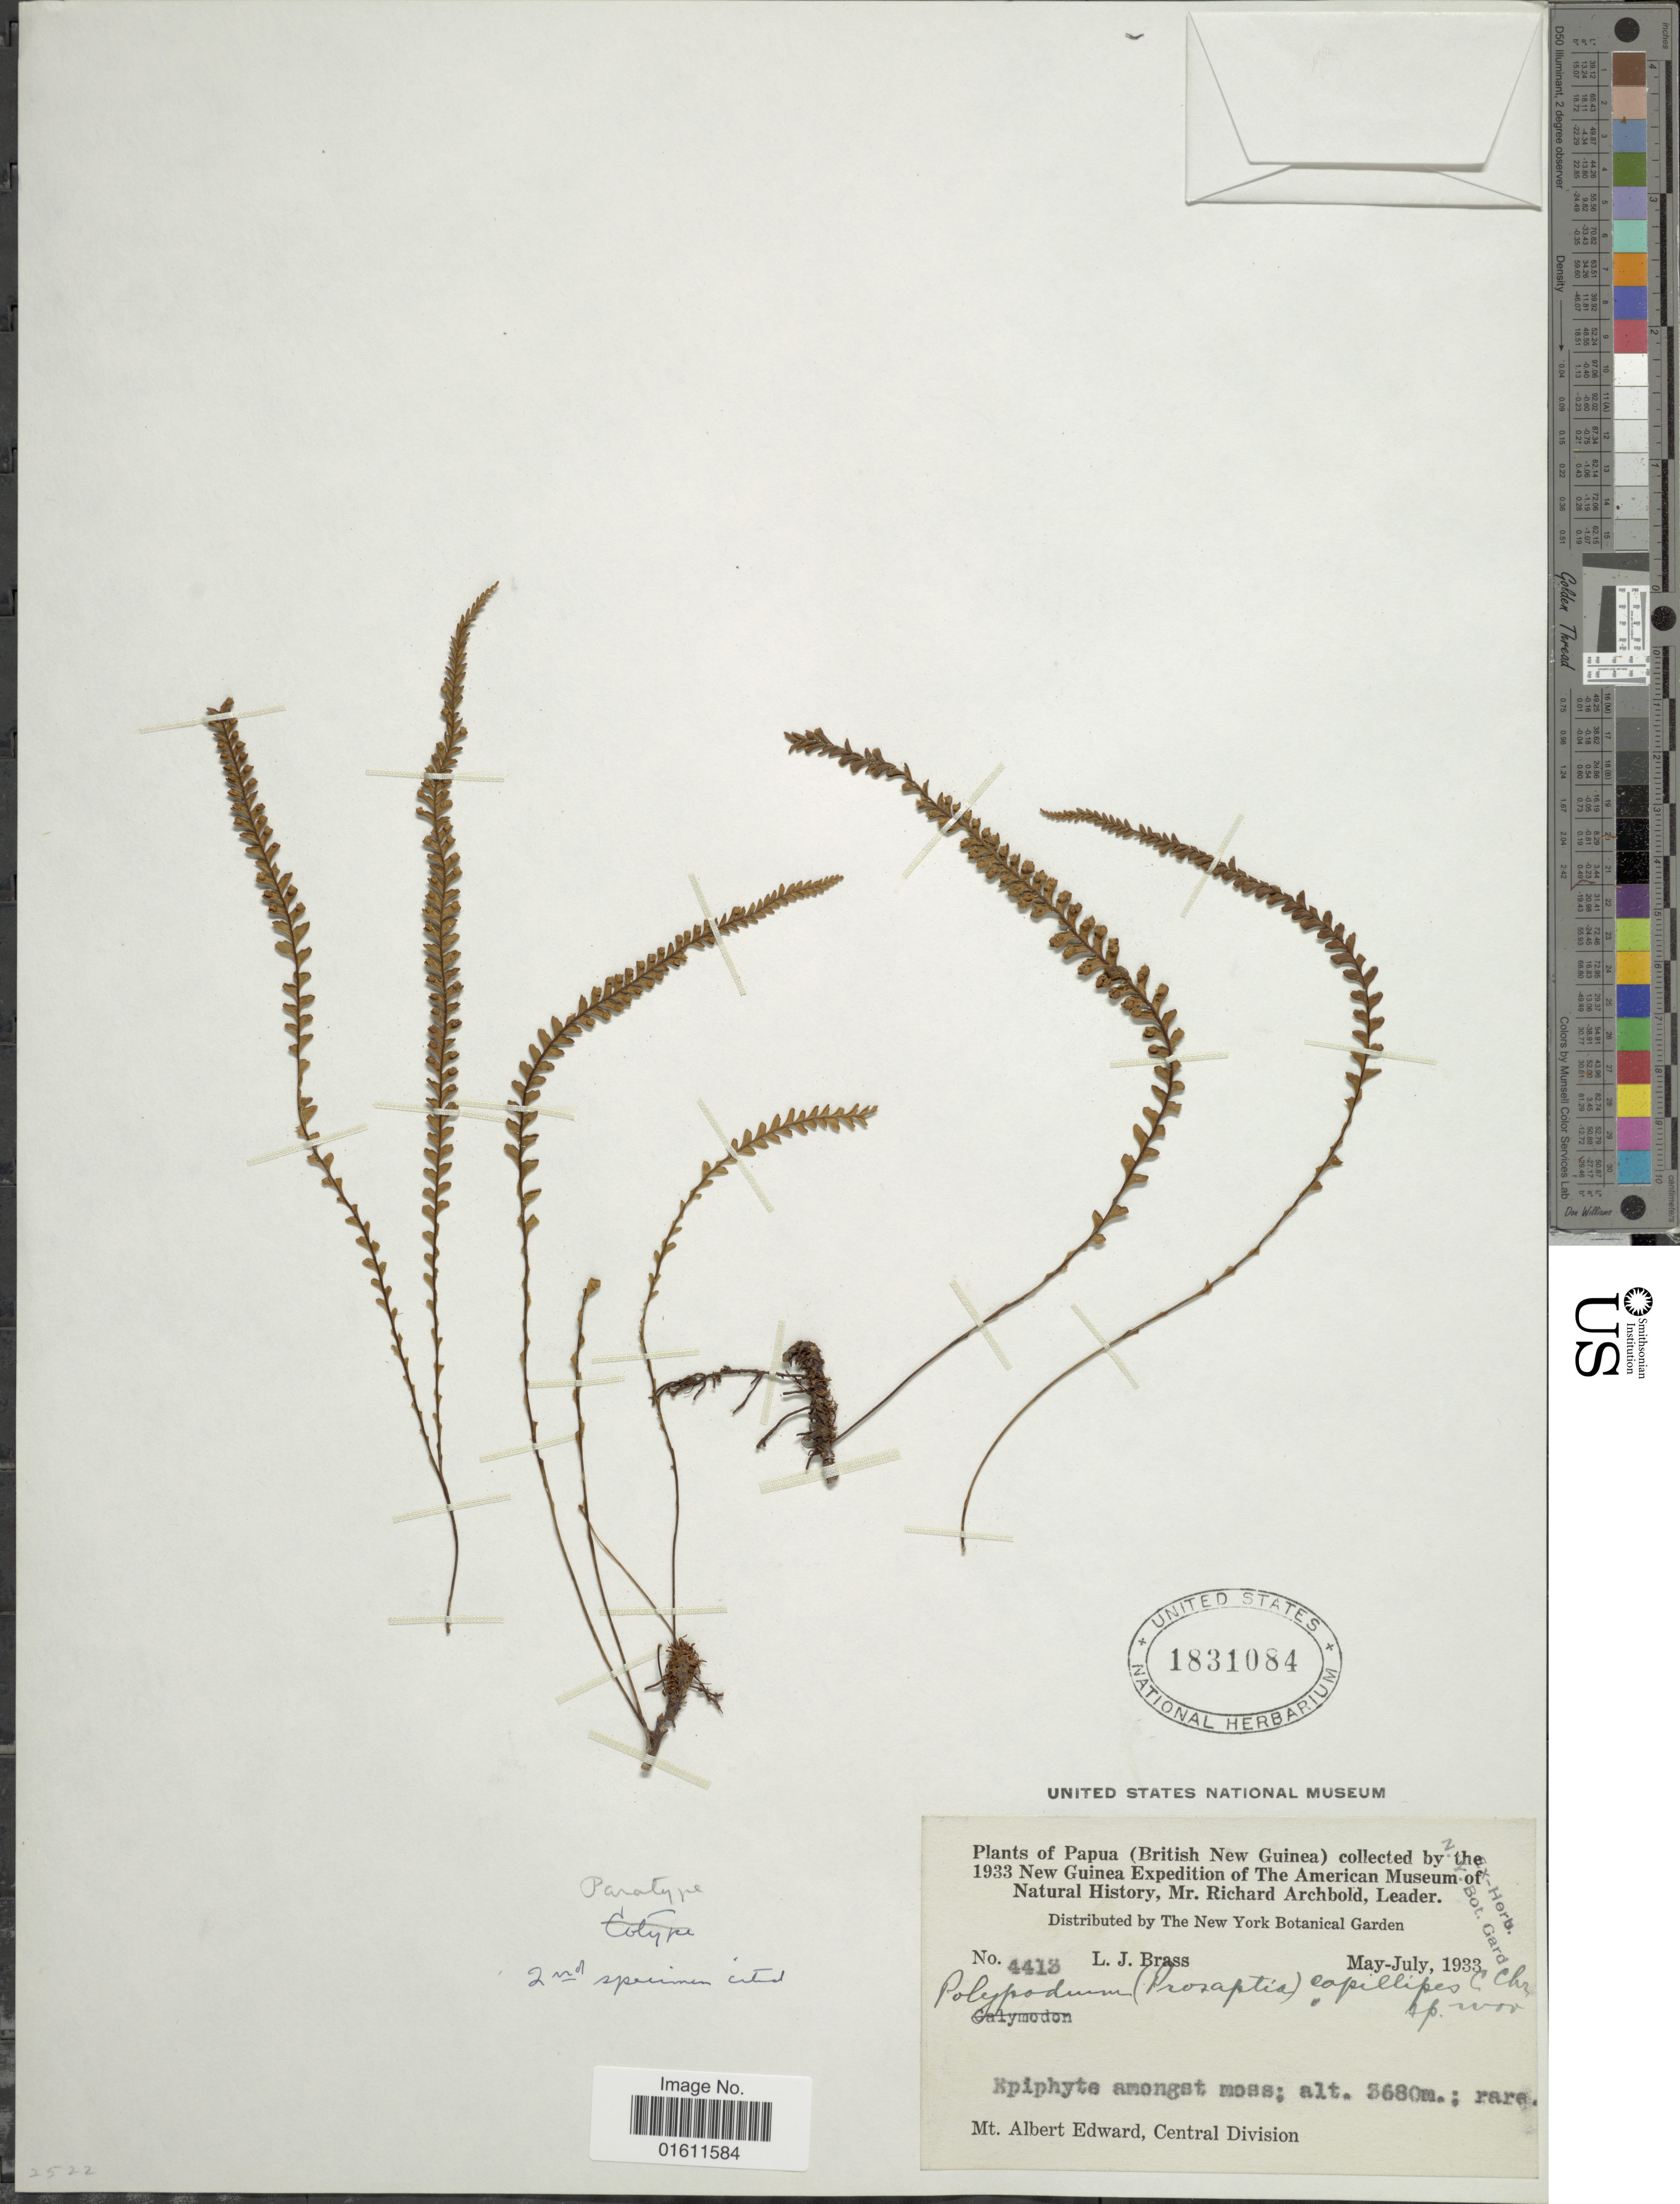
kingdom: Plantae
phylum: Tracheophyta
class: Polypodiopsida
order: Polypodiales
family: Polypodiaceae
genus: Prosaptia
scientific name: Prosaptia capillipes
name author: Copel.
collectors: L. J. Brass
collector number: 4413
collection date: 1933-05/1933-07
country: Papua New Guinea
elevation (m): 3680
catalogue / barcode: US 1831084